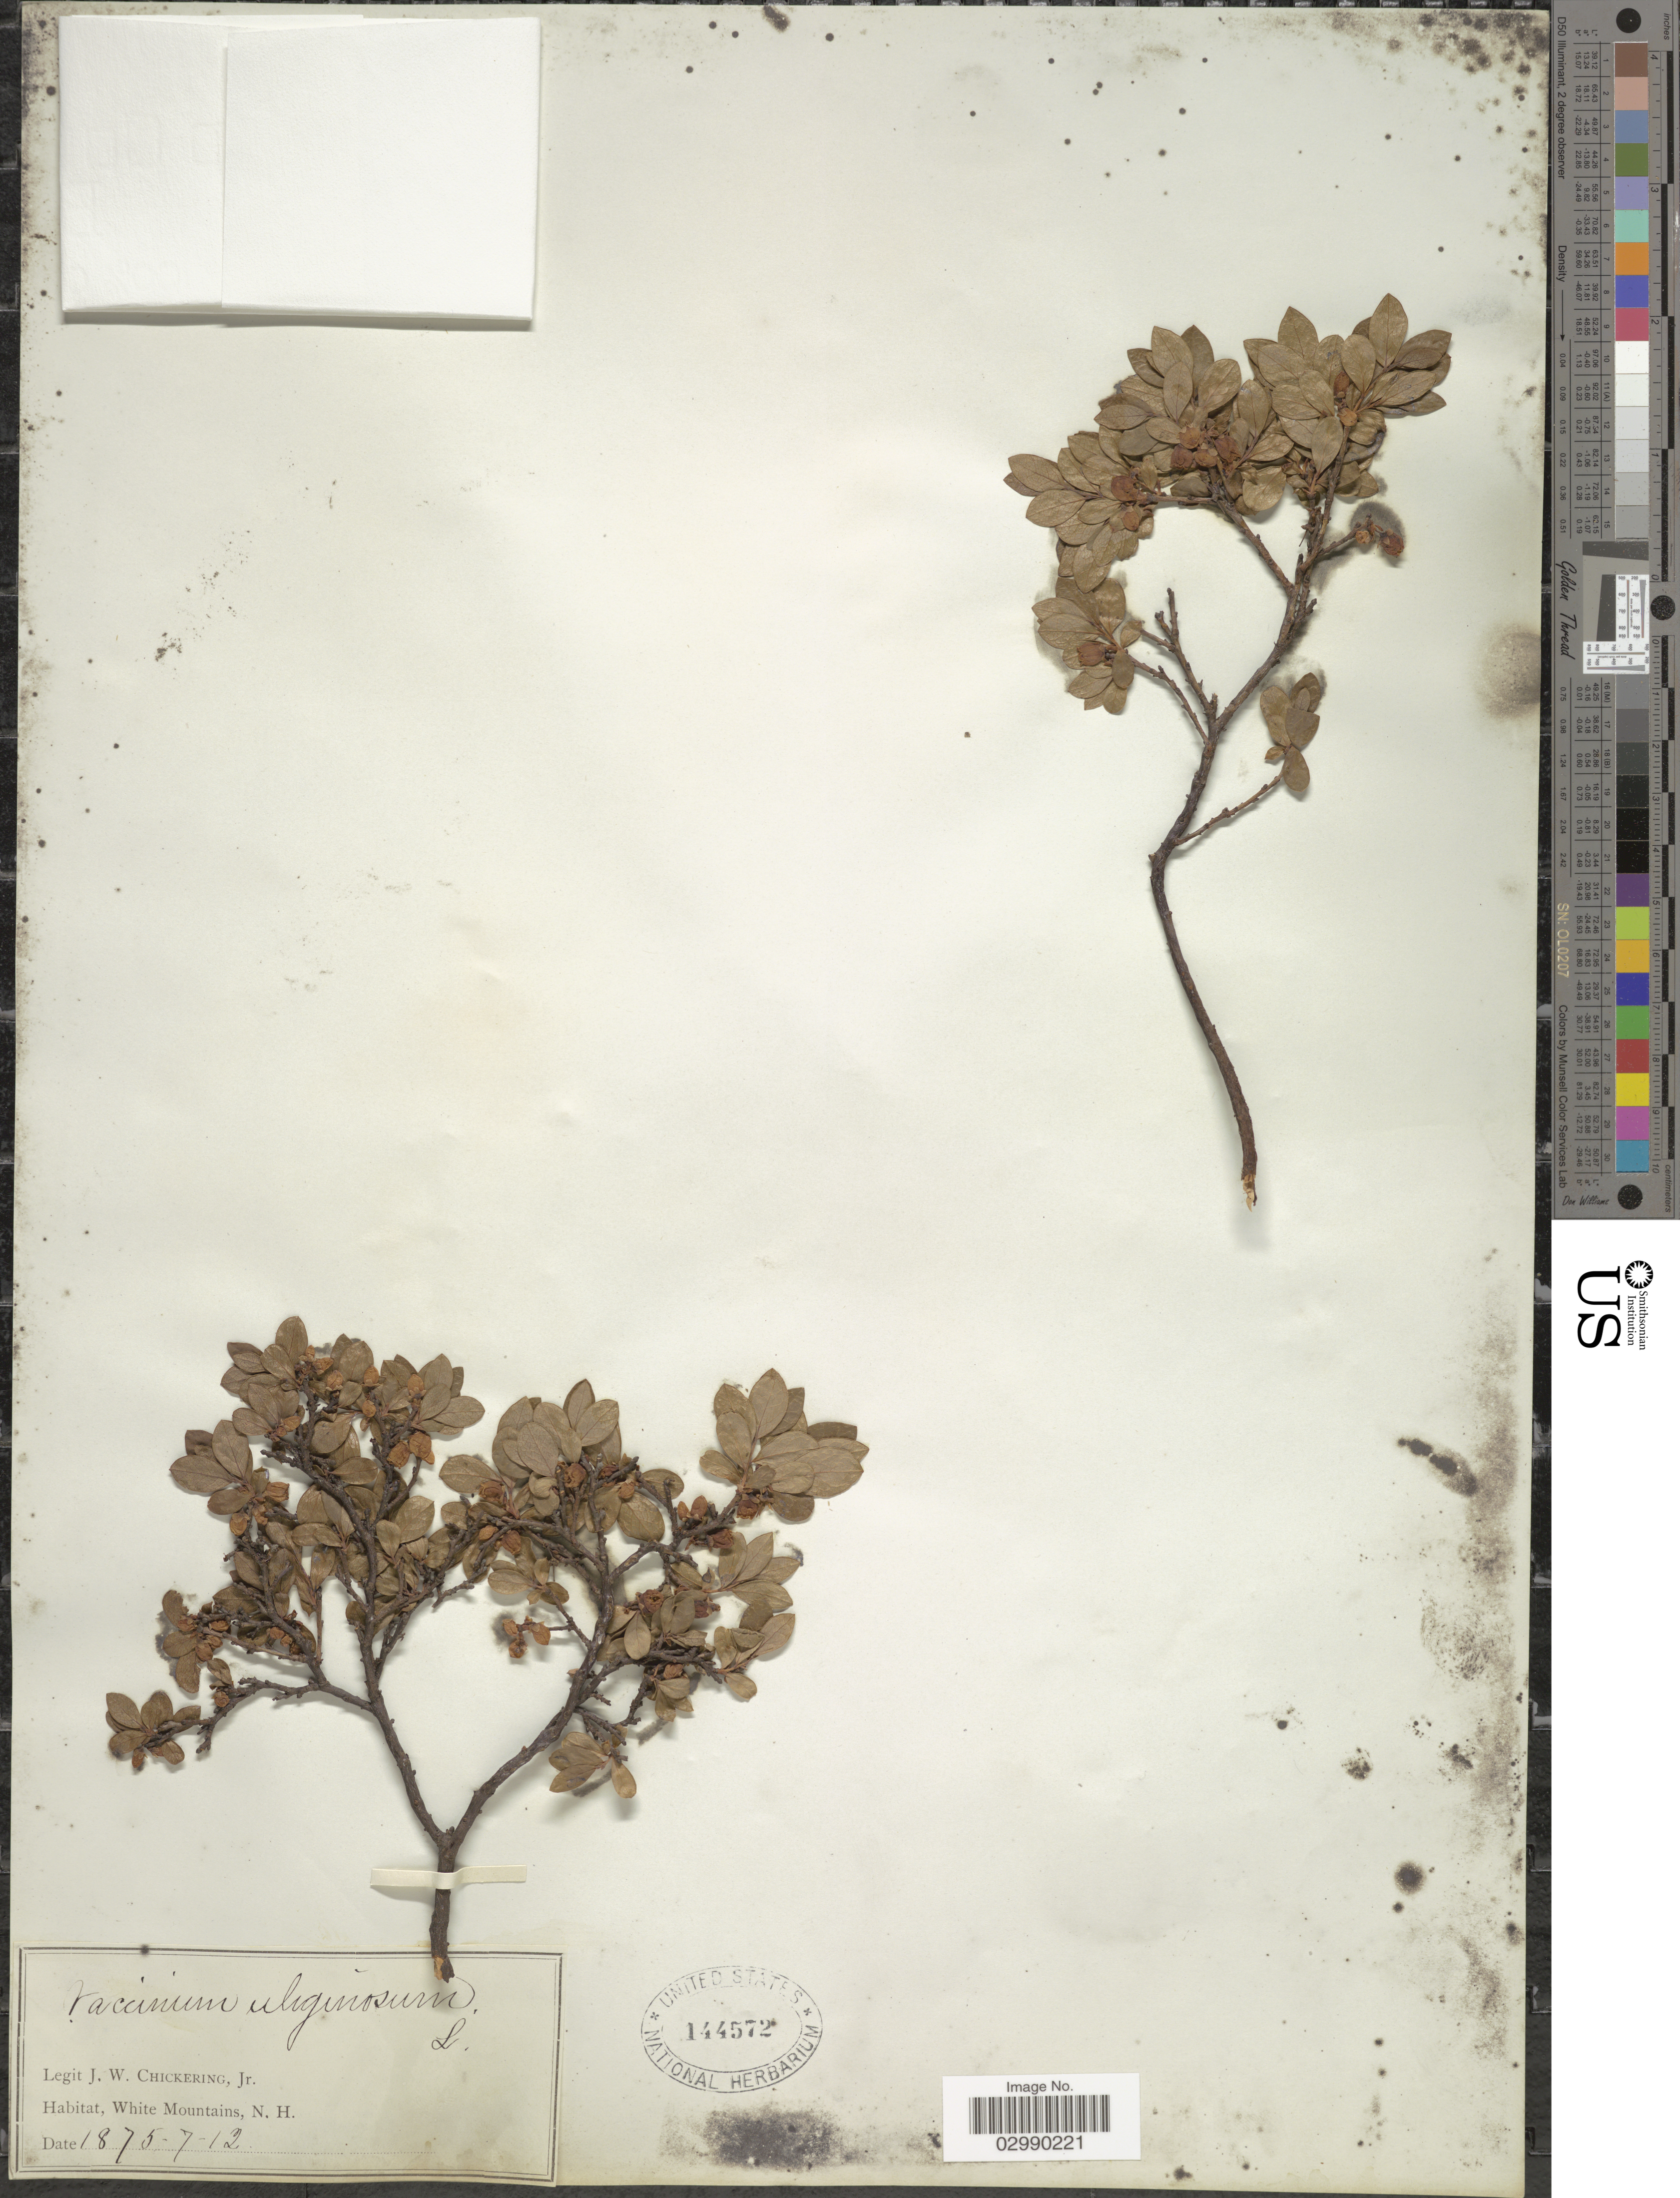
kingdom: Plantae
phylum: Tracheophyta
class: Magnoliopsida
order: Ericales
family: Ericaceae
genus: Vaccinium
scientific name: Vaccinium uliginosum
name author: L.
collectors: J. W. Chickering Jr.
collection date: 1875-12-07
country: United States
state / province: New Hampshire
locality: White Mountains.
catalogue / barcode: US 144572